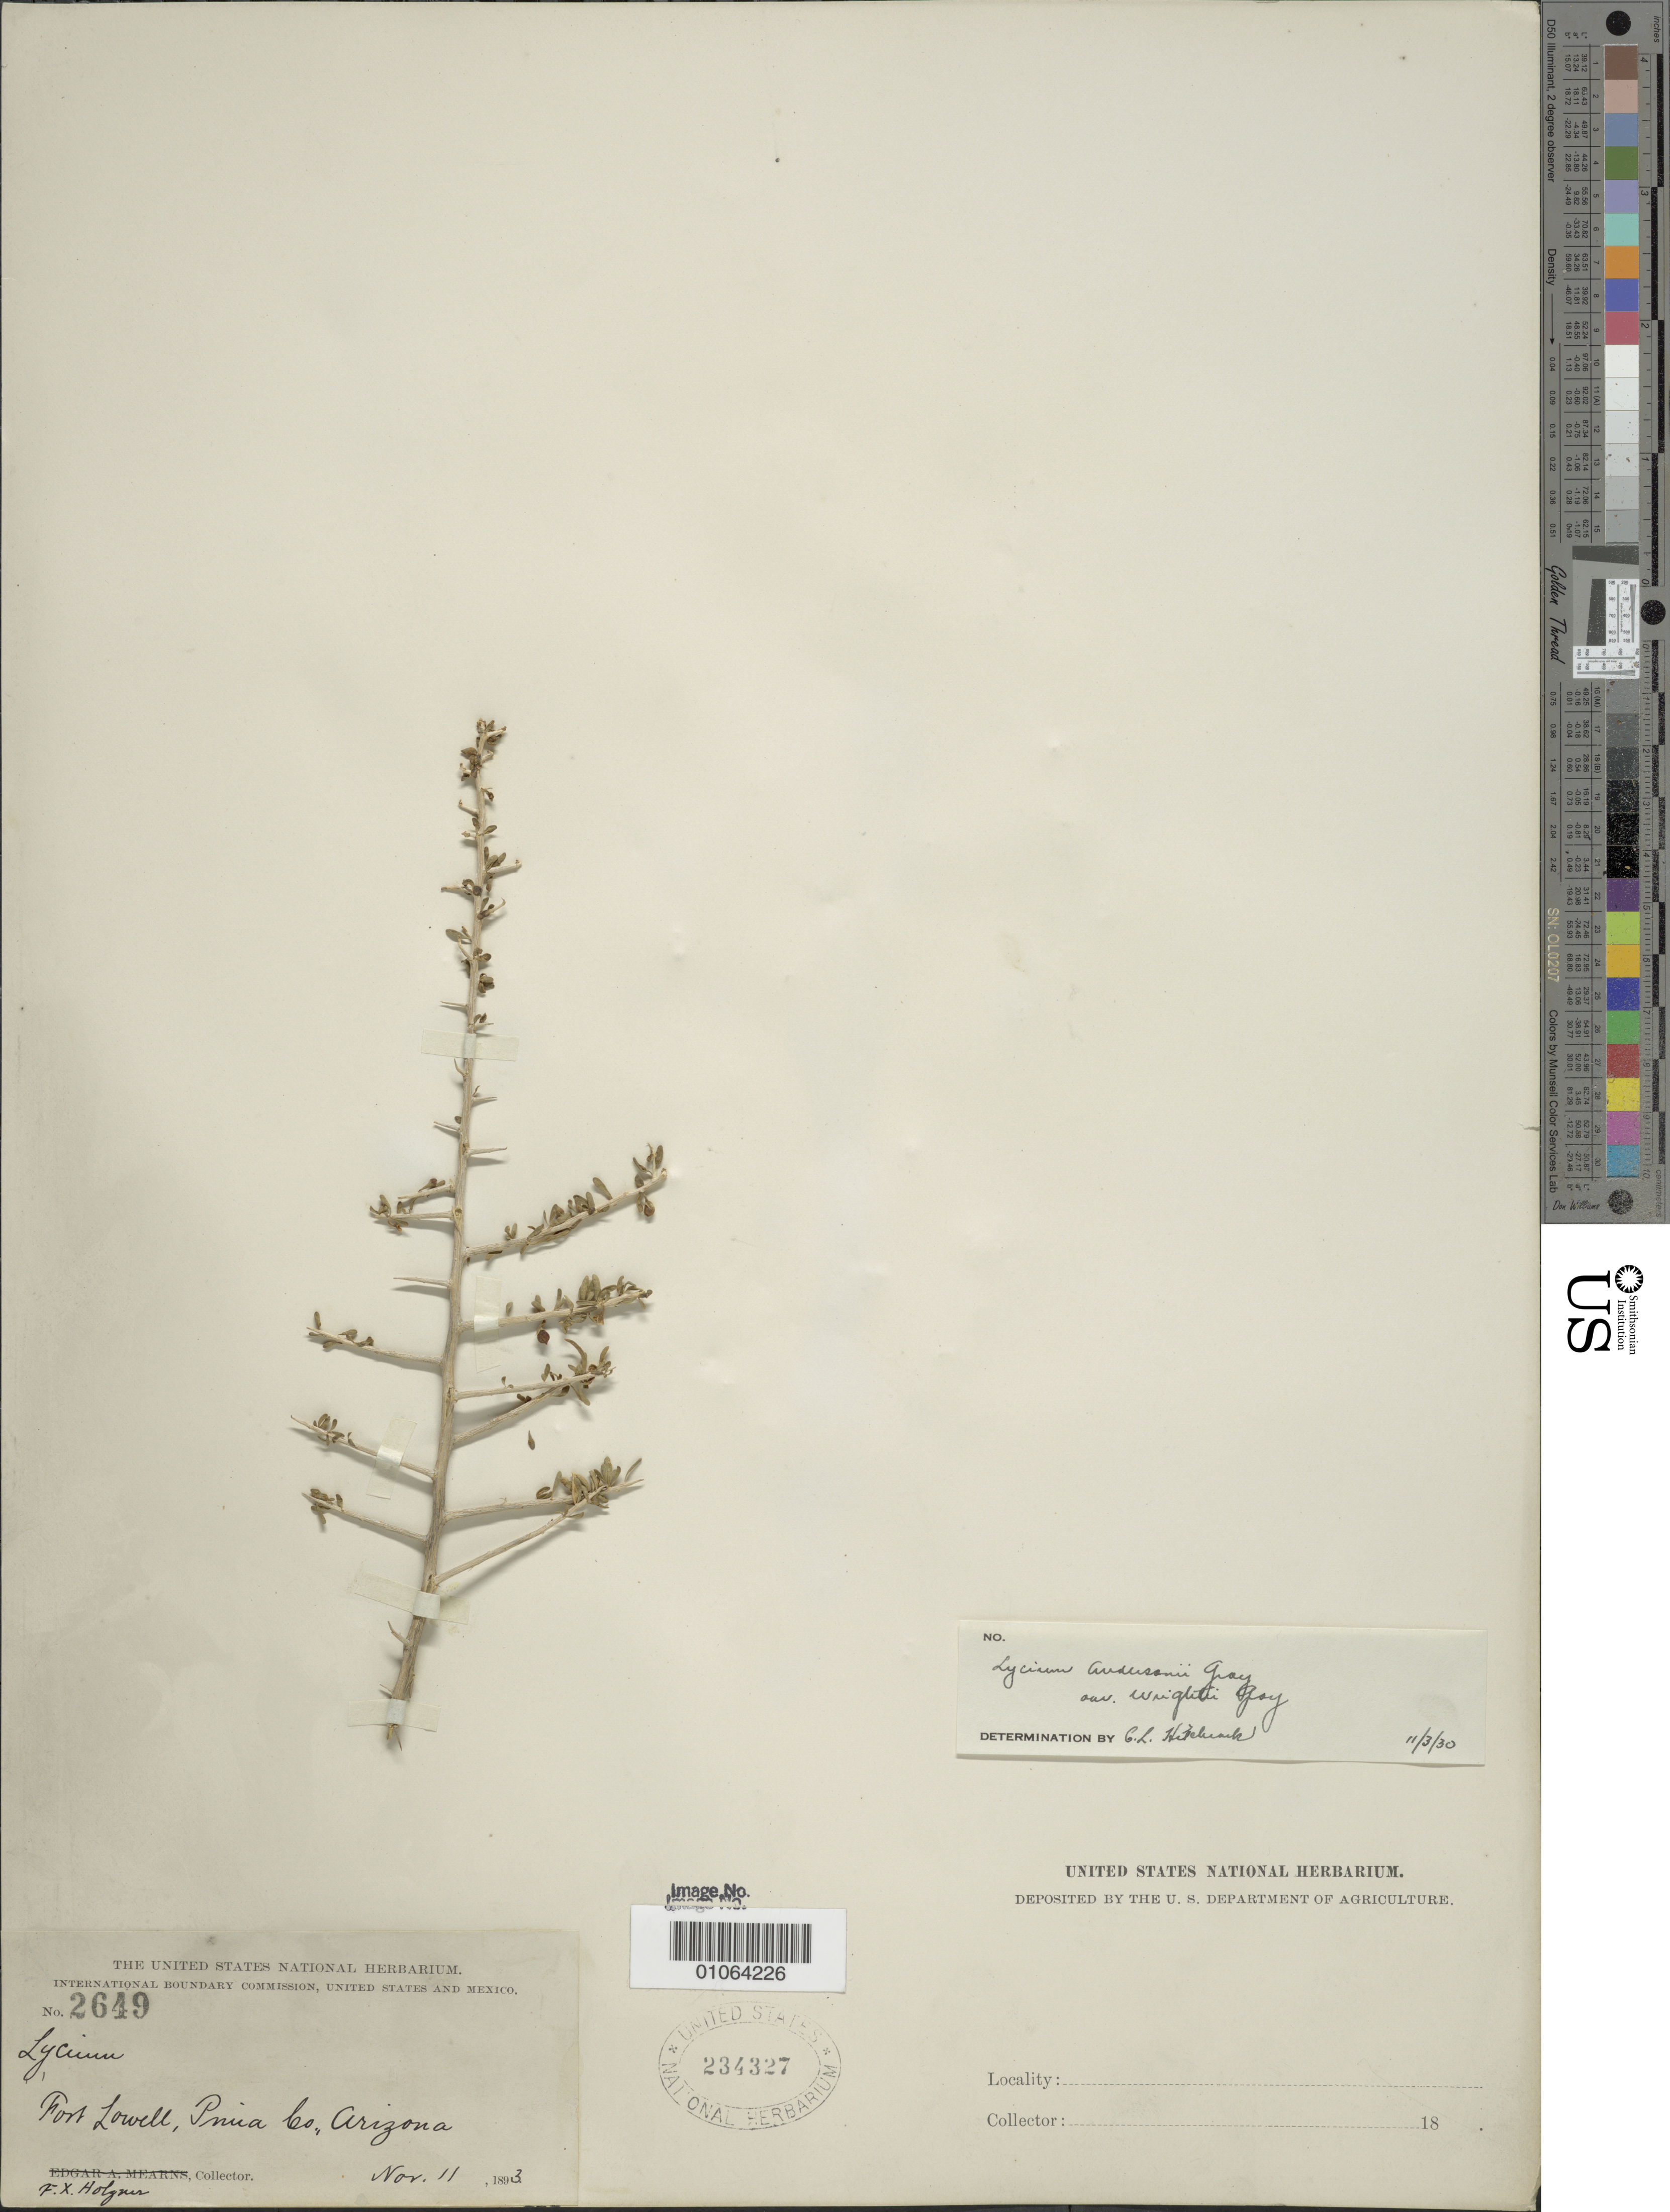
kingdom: Plantae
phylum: Tracheophyta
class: Magnoliopsida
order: Solanales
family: Solanaceae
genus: Lycium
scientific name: Lycium andersonii var. wrightii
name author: A. Gray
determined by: Hitchcock, C. L.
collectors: F. X. Holzner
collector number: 2649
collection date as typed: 11 Nov 1893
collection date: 1893-11-11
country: United States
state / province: Arizona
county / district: Pima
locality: Fort Lowell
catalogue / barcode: US 234327